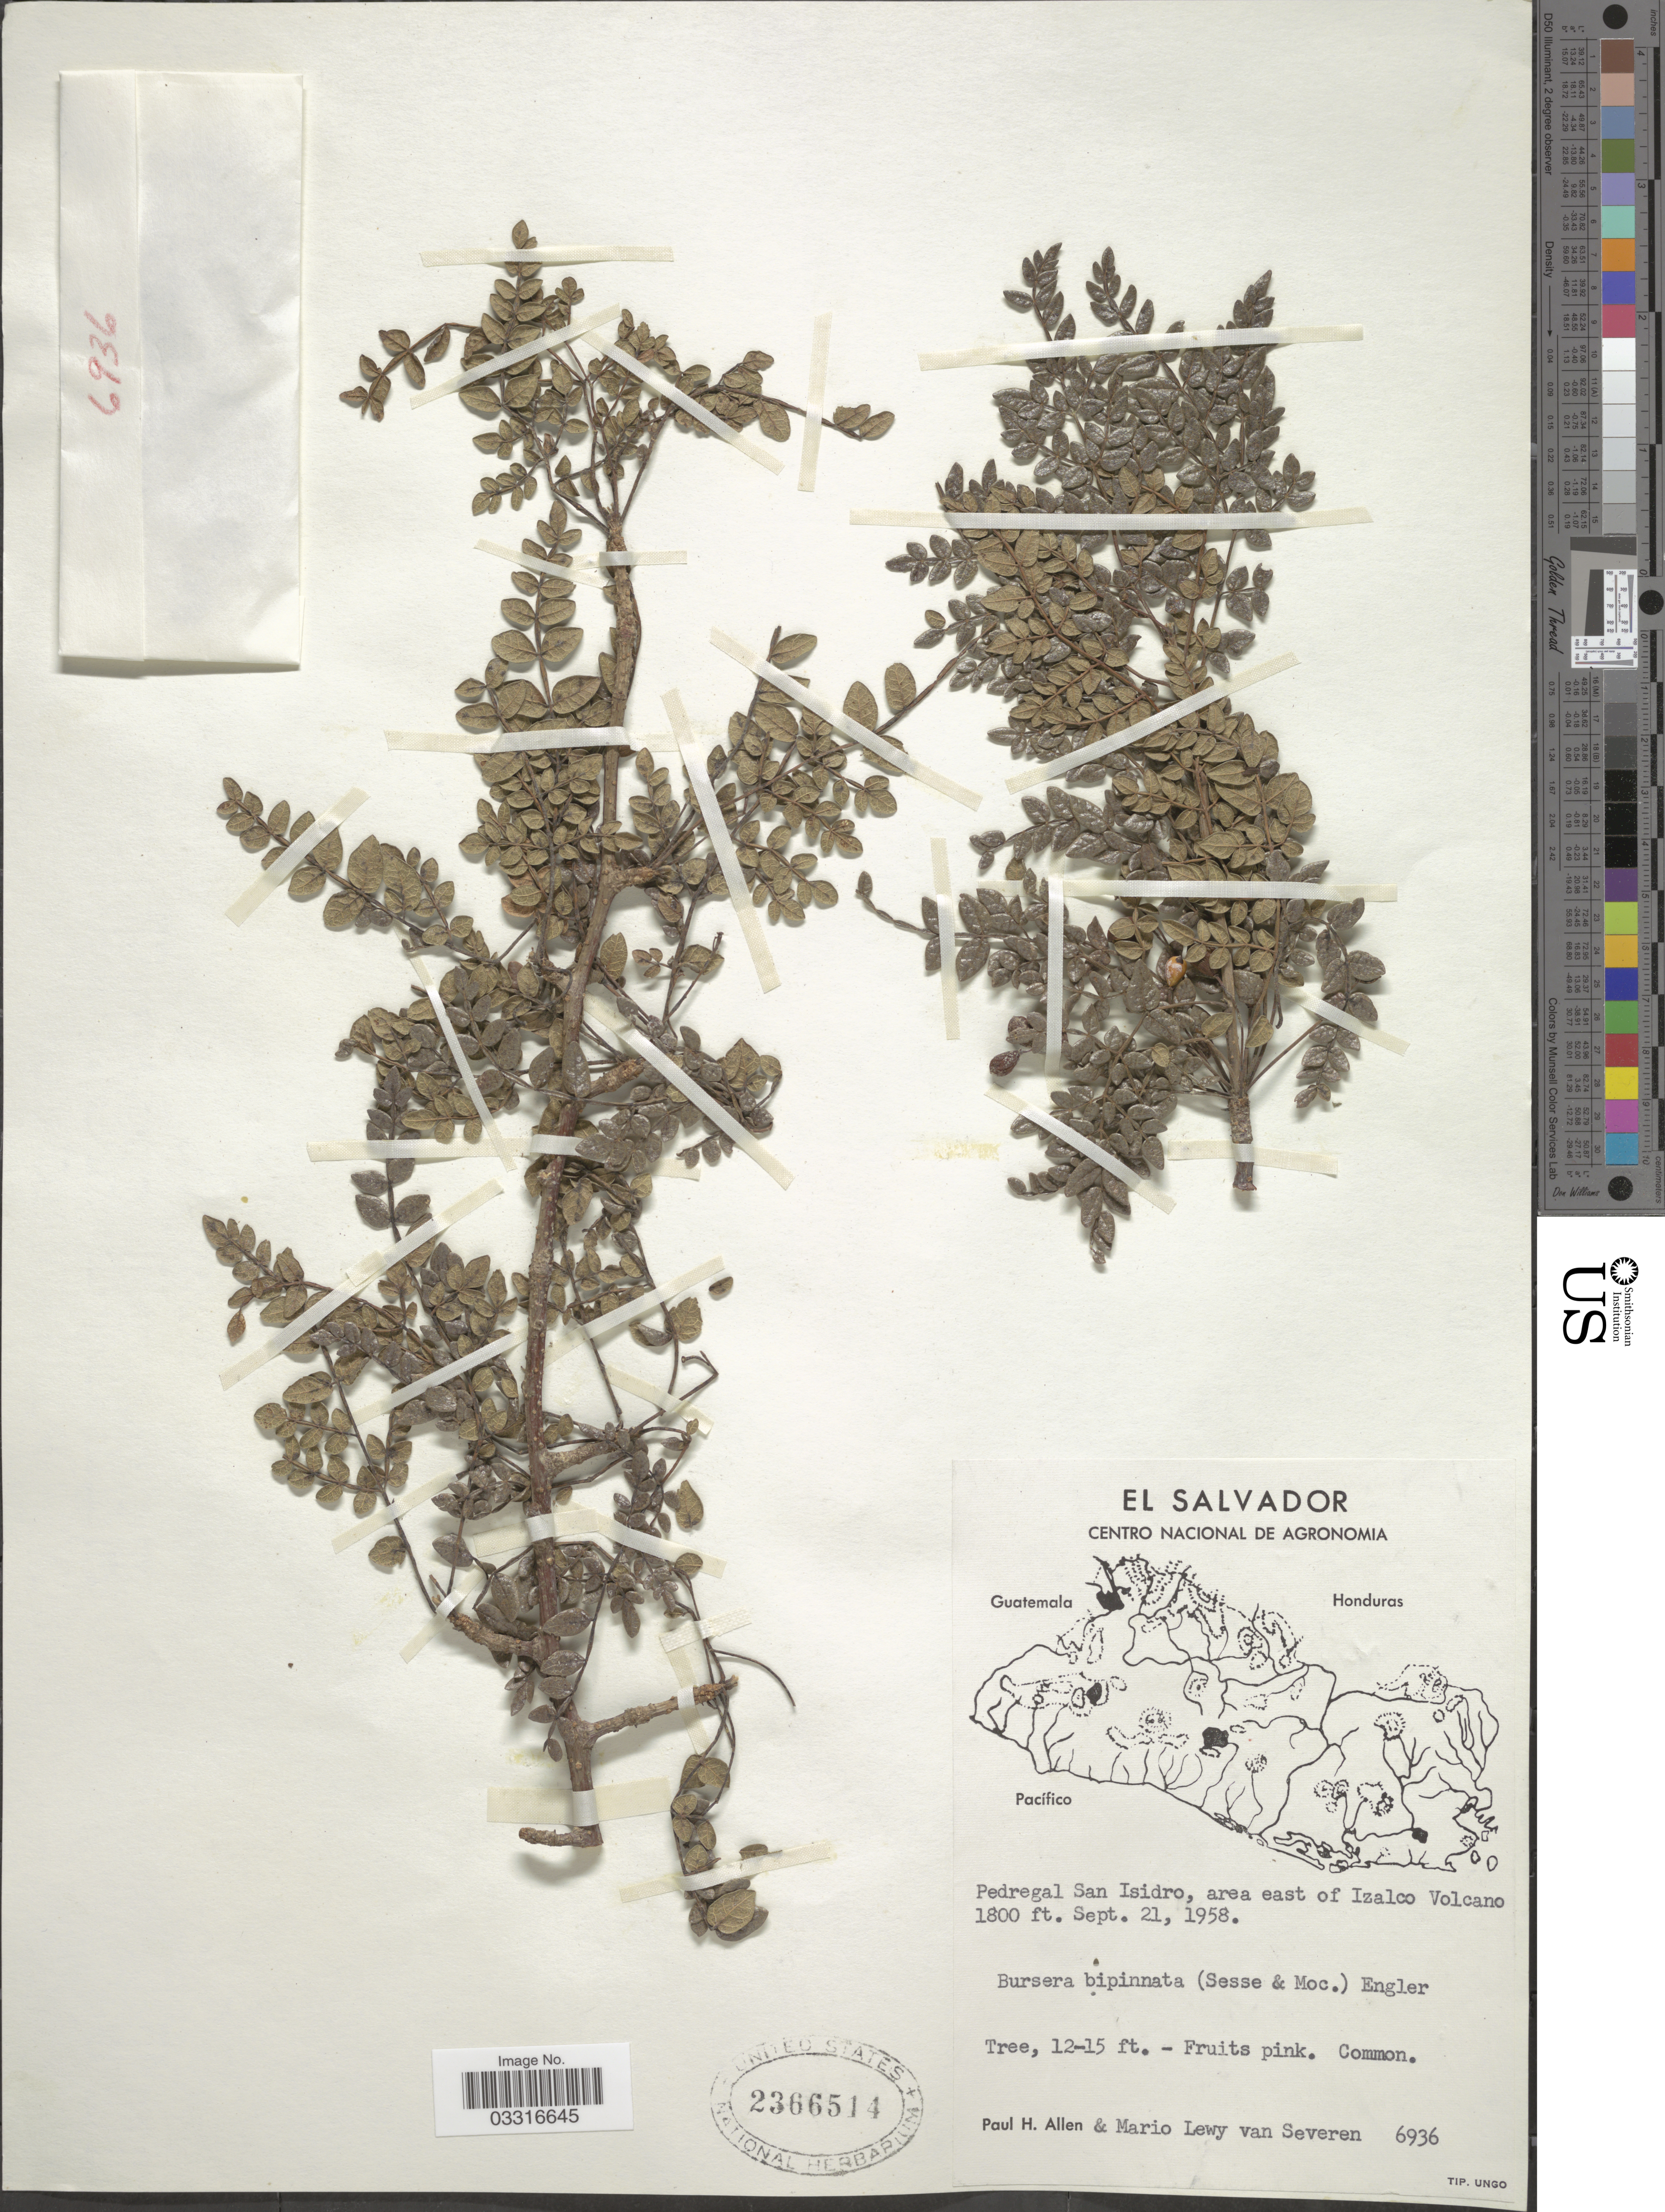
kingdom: Plantae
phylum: Tracheophyta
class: Magnoliopsida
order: Sapindales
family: Burseraceae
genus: Bursera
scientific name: Bursera bipinnata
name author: Engl.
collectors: P. H. Allen & M. Van Severen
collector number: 6936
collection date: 1958-09-21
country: El Salvador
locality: Pedregal San Isidro, area east of Izalco Volcano.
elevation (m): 549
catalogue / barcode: US 2366514